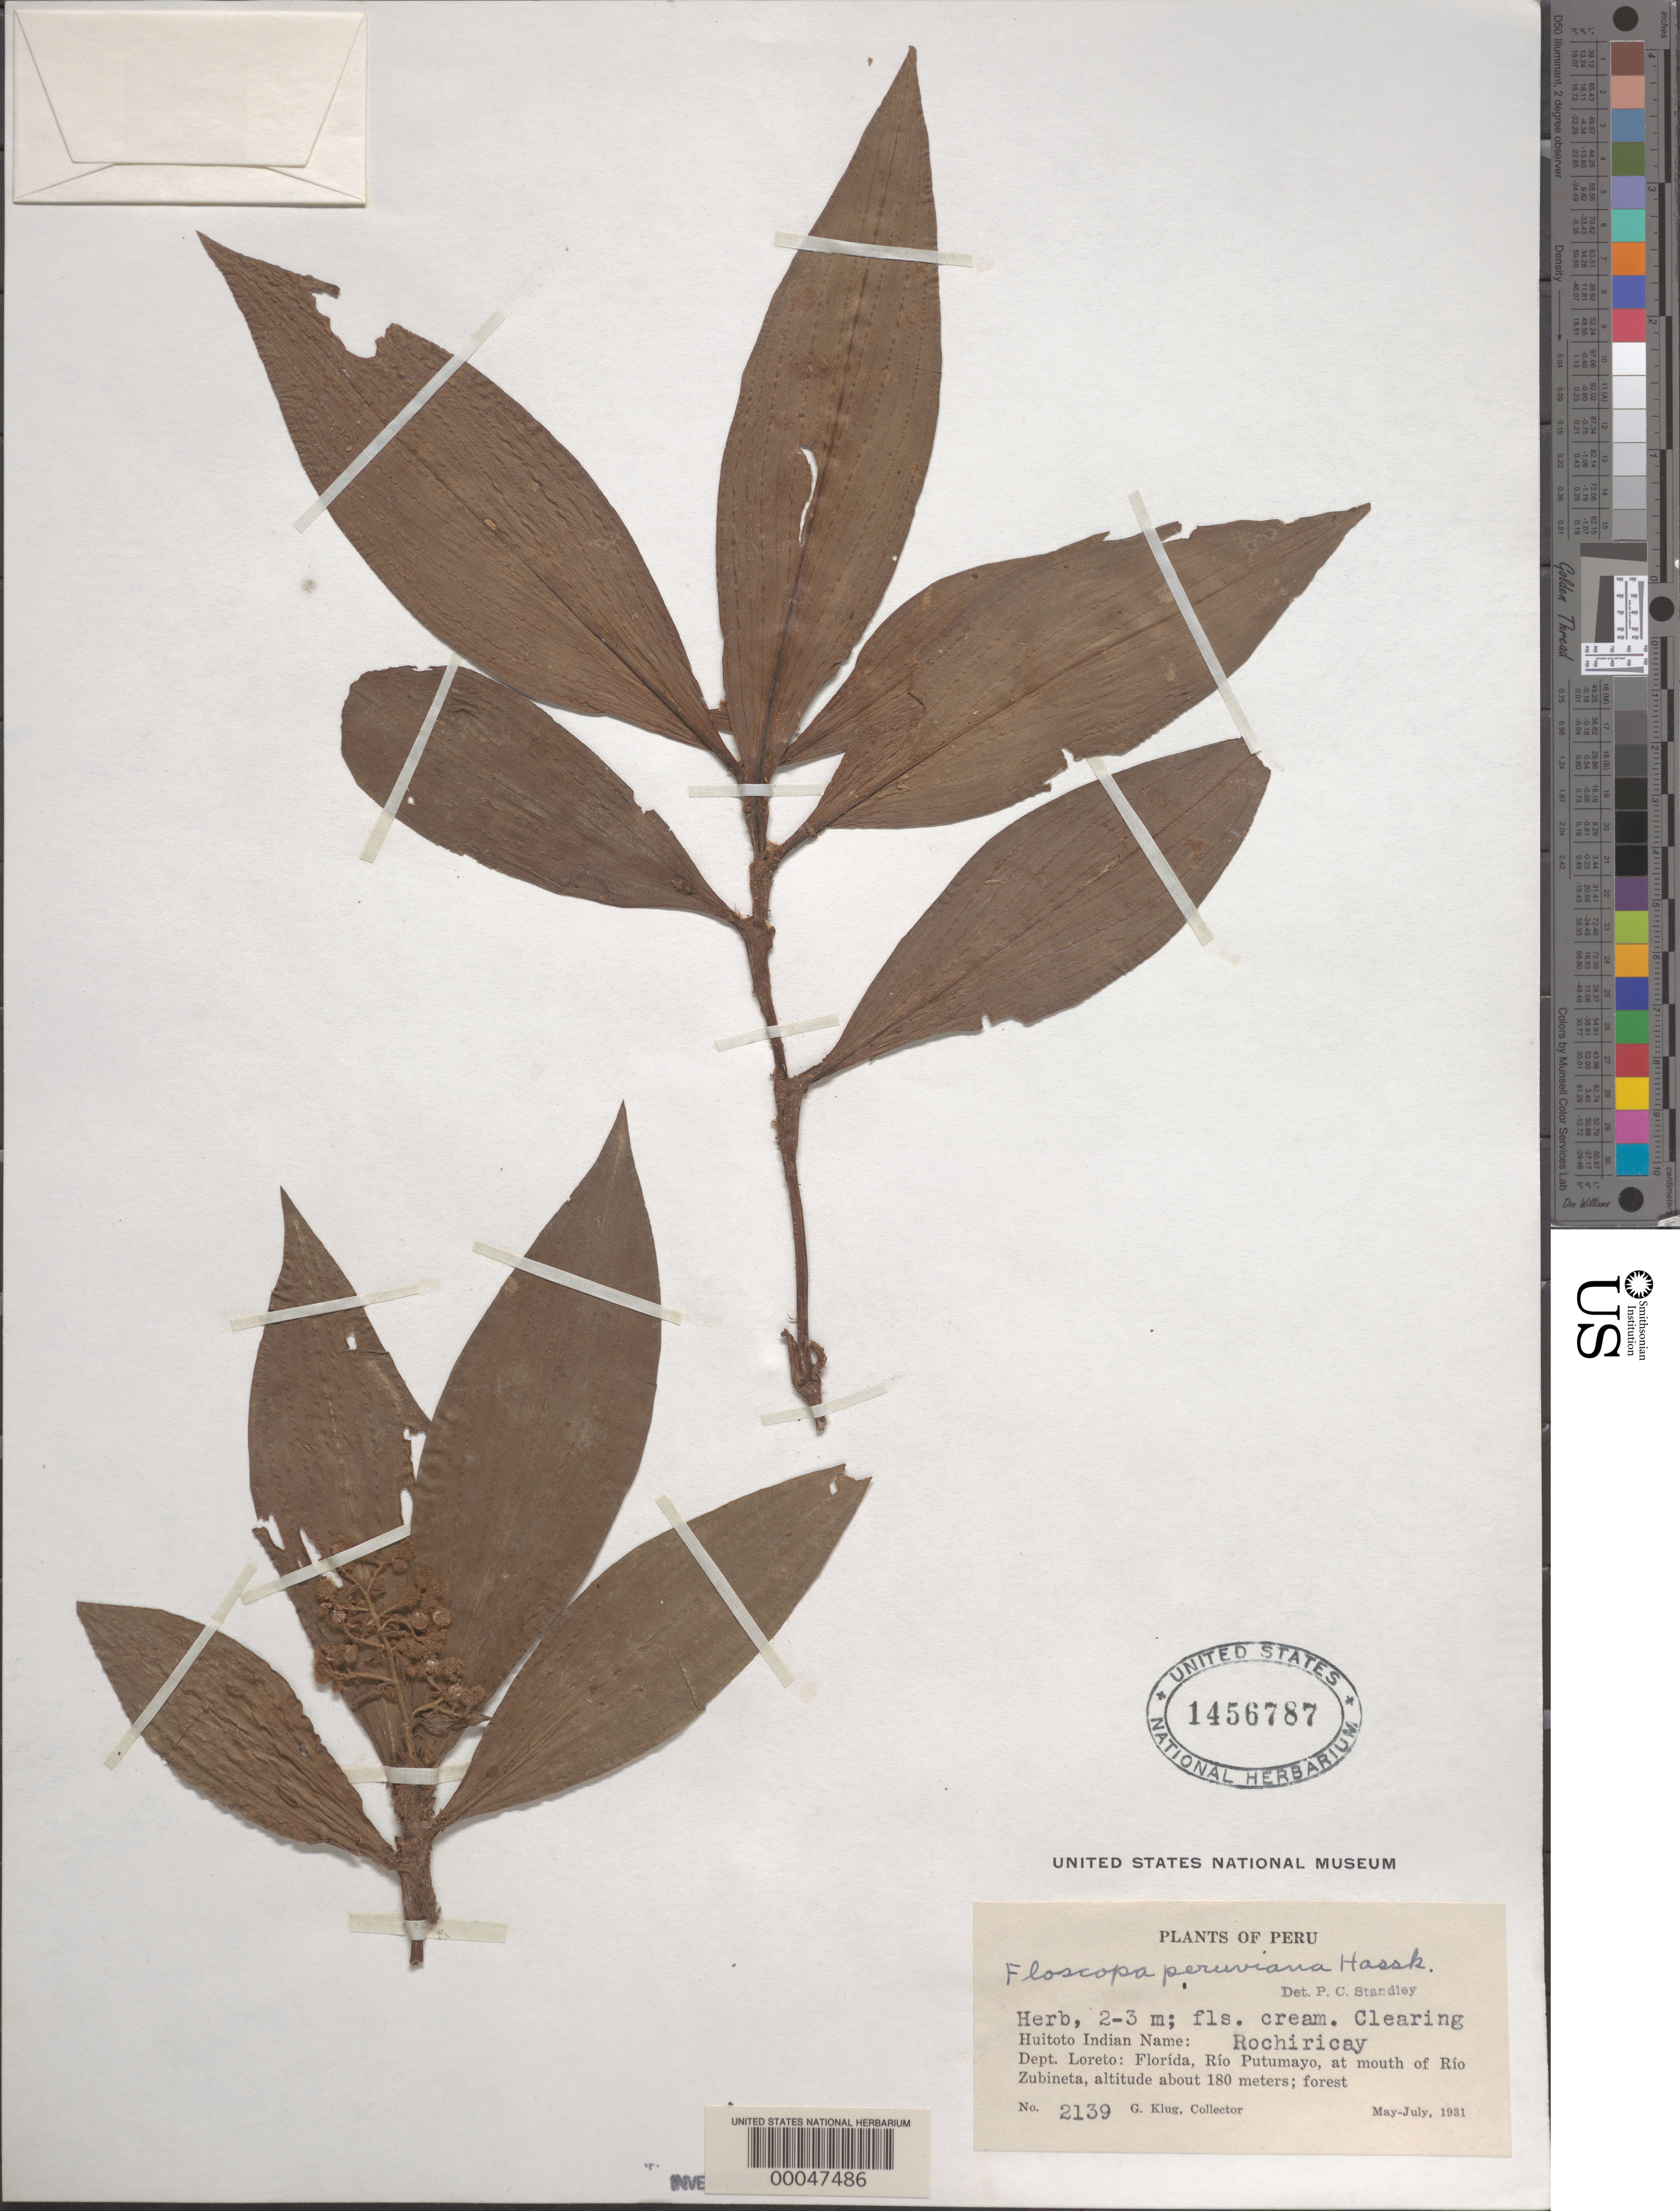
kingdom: Plantae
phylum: Tracheophyta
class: Liliopsida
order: Commelinales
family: Commelinaceae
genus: Floscopa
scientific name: Floscopa peruviana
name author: Hassk. ex C.B. Clarke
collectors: G. Klug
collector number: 2139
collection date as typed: May 1931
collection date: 1931-05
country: Peru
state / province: Loreto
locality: Florida, rio putumayo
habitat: Forest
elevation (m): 180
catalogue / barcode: US 1456787